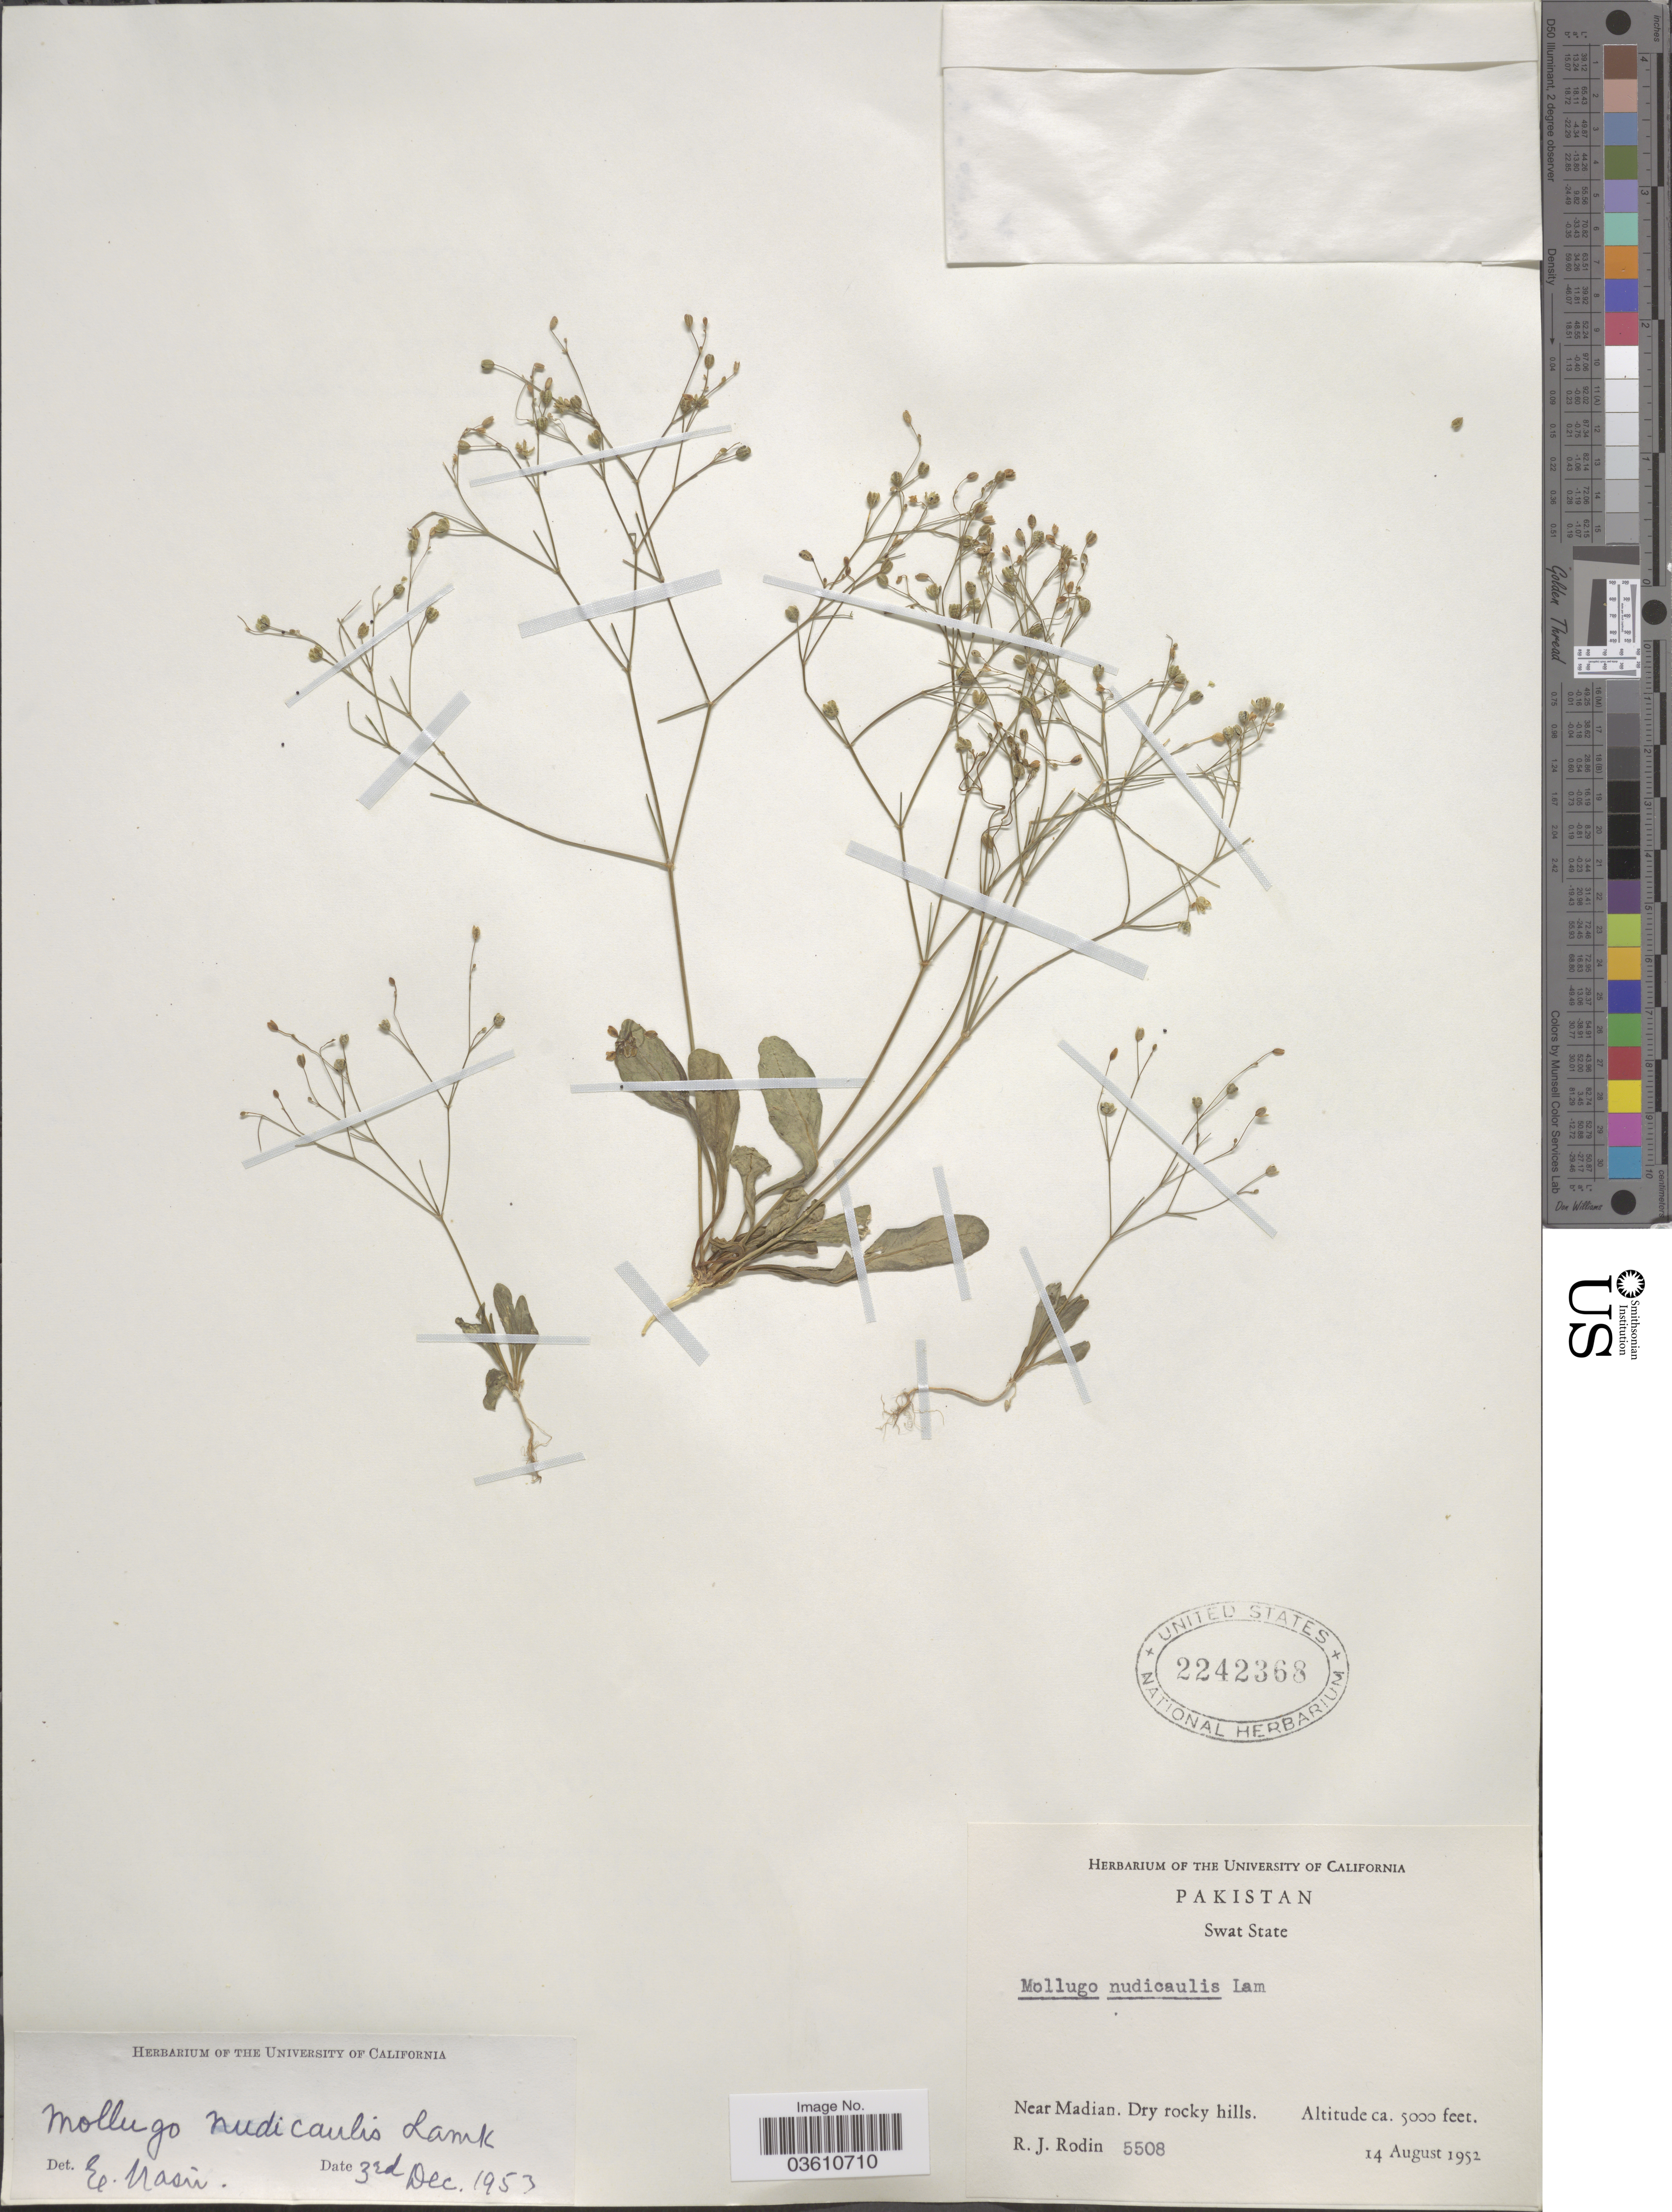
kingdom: Plantae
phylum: Tracheophyta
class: Magnoliopsida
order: Caryophyllales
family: Molluginaceae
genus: Paramollugo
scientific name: Paramollugo nudicaulis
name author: (Lam.) Thulin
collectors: R. J. Rodin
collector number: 5508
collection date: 1952-08-14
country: Pakistan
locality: Swat State. Near Madian.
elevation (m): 1524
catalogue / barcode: US 2242368